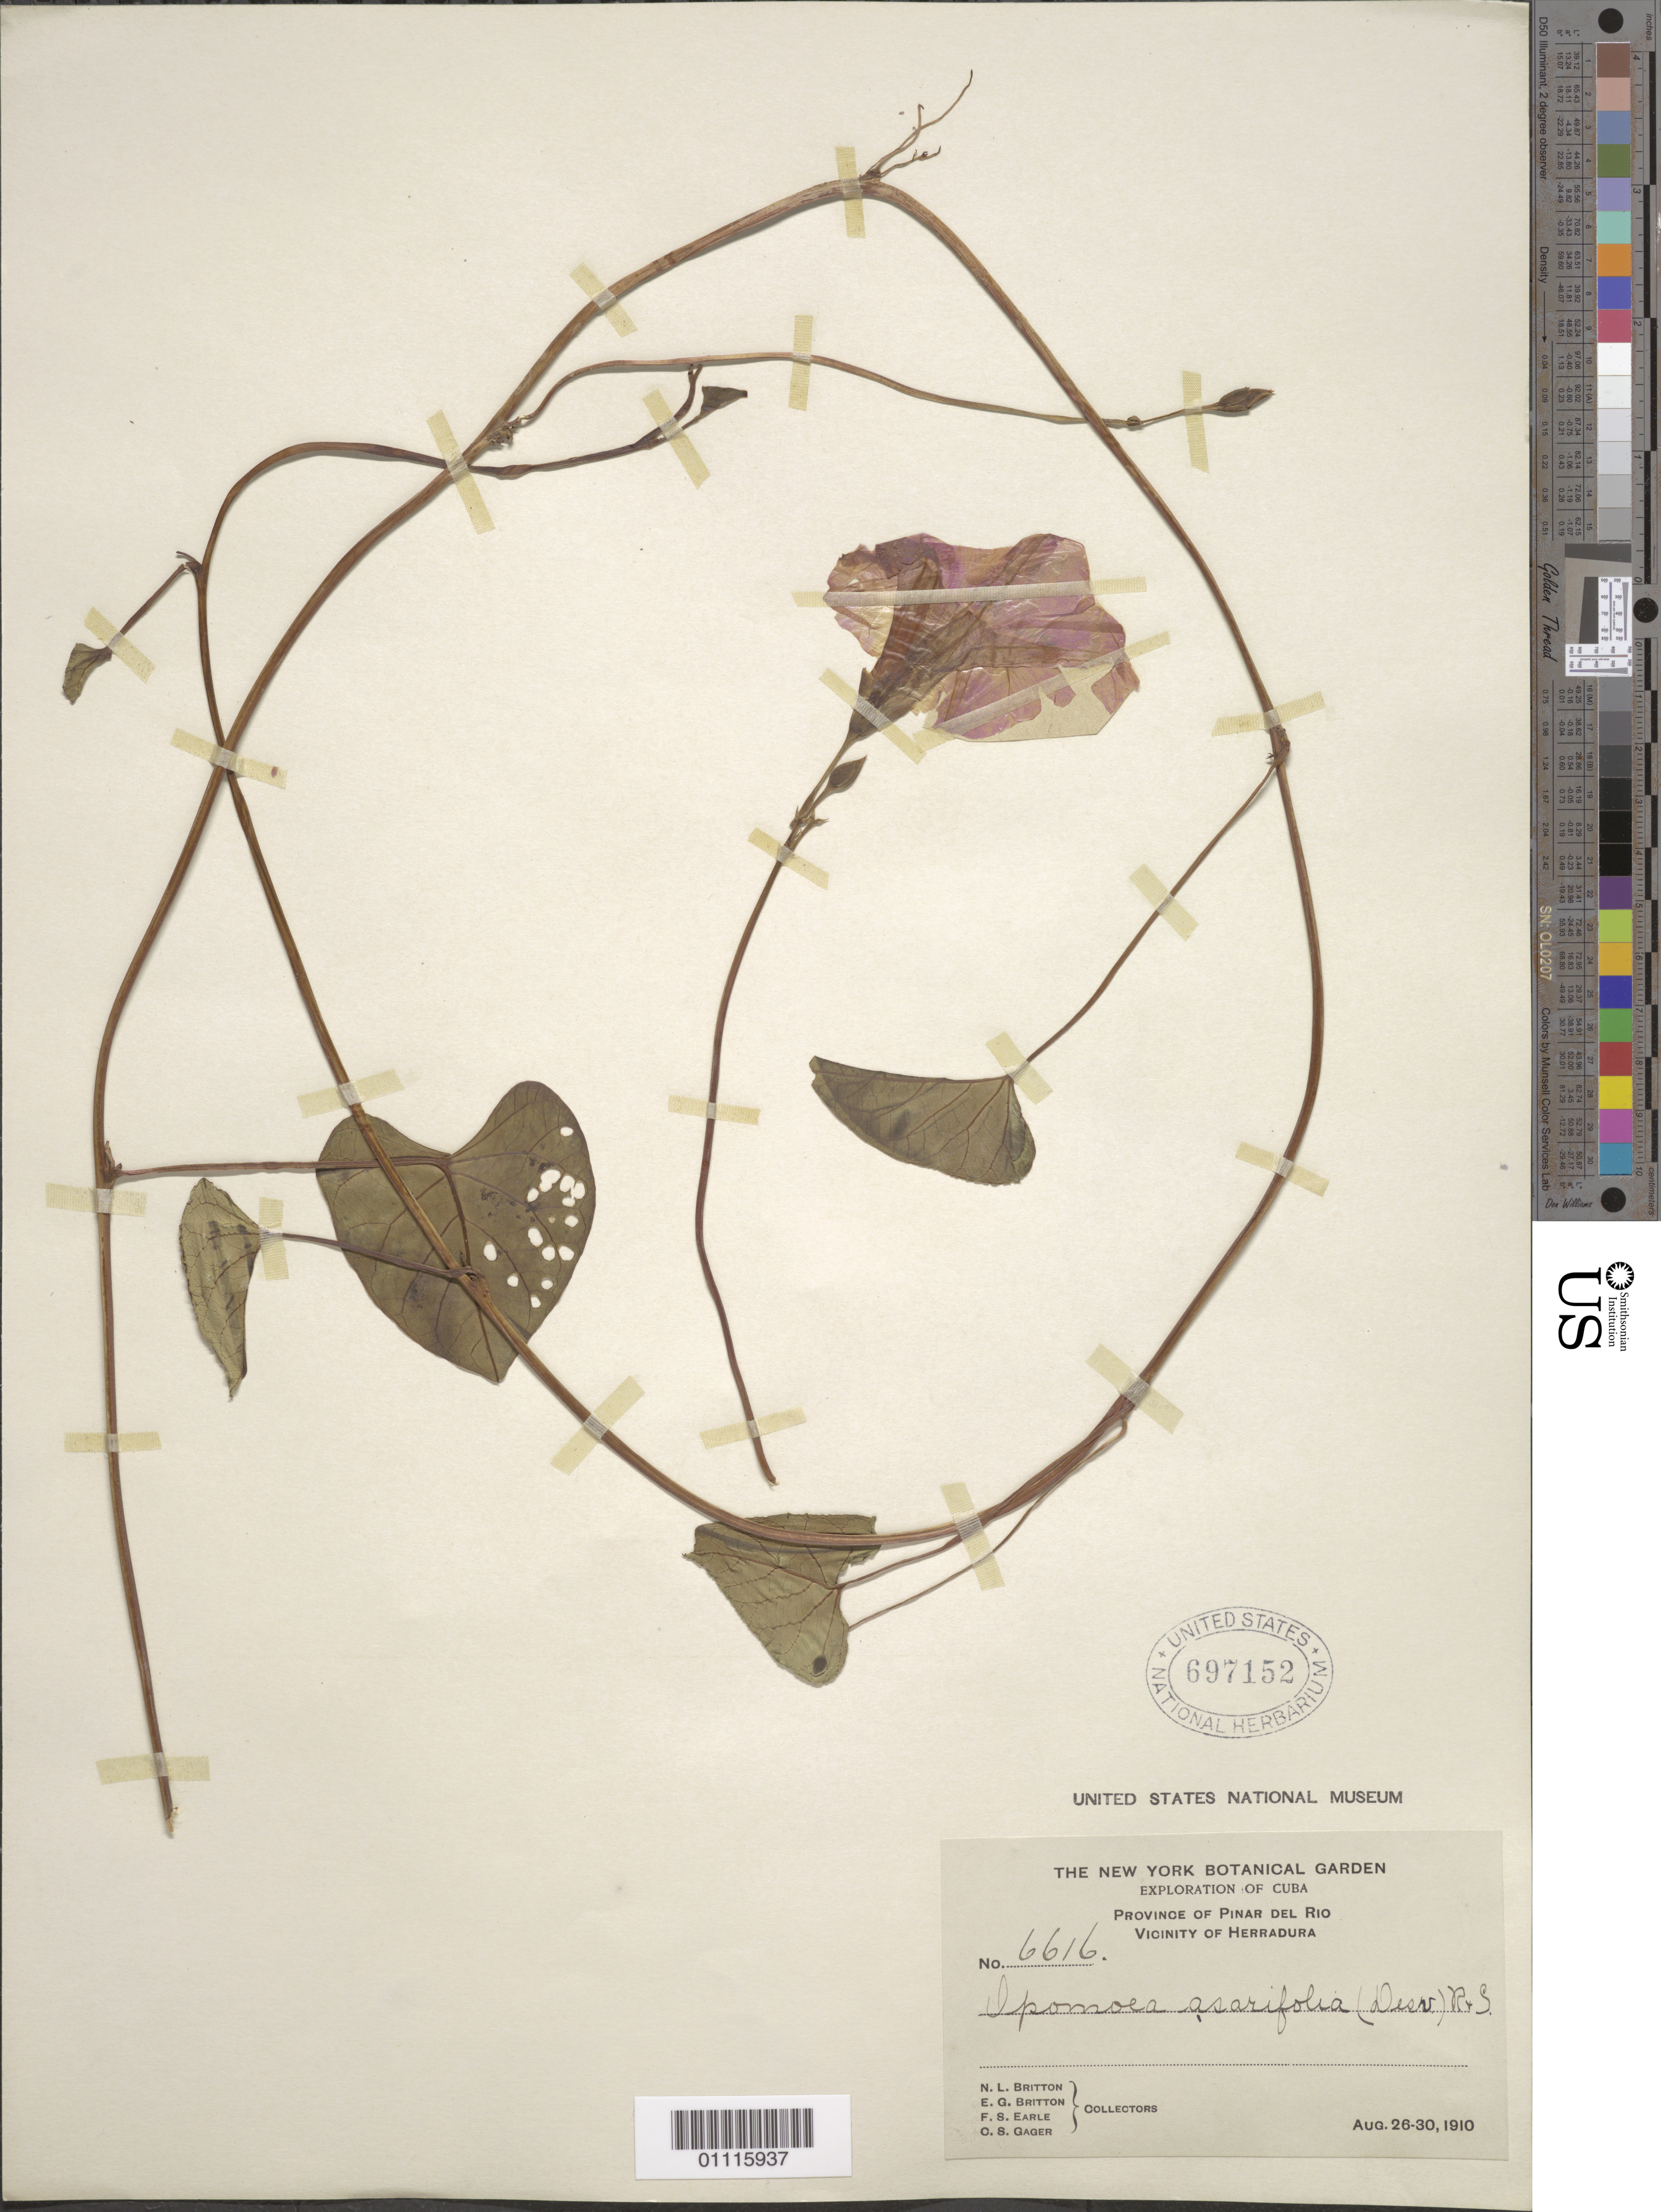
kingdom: Plantae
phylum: Tracheophyta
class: Magnoliopsida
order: Solanales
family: Convolvulaceae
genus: Ipomoea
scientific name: Ipomoea asarifolia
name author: (Desr.) Roem. & Schult.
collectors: N. Britton, E. G. Britton, F. S. Earle & C. Gager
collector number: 6616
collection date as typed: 26 Aug 1910 to 30 Aug 1910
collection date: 1910-08-26/1910-08-30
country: Cuba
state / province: Pinar del Rio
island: Cuba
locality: Vicinity of Herradura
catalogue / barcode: US 697152